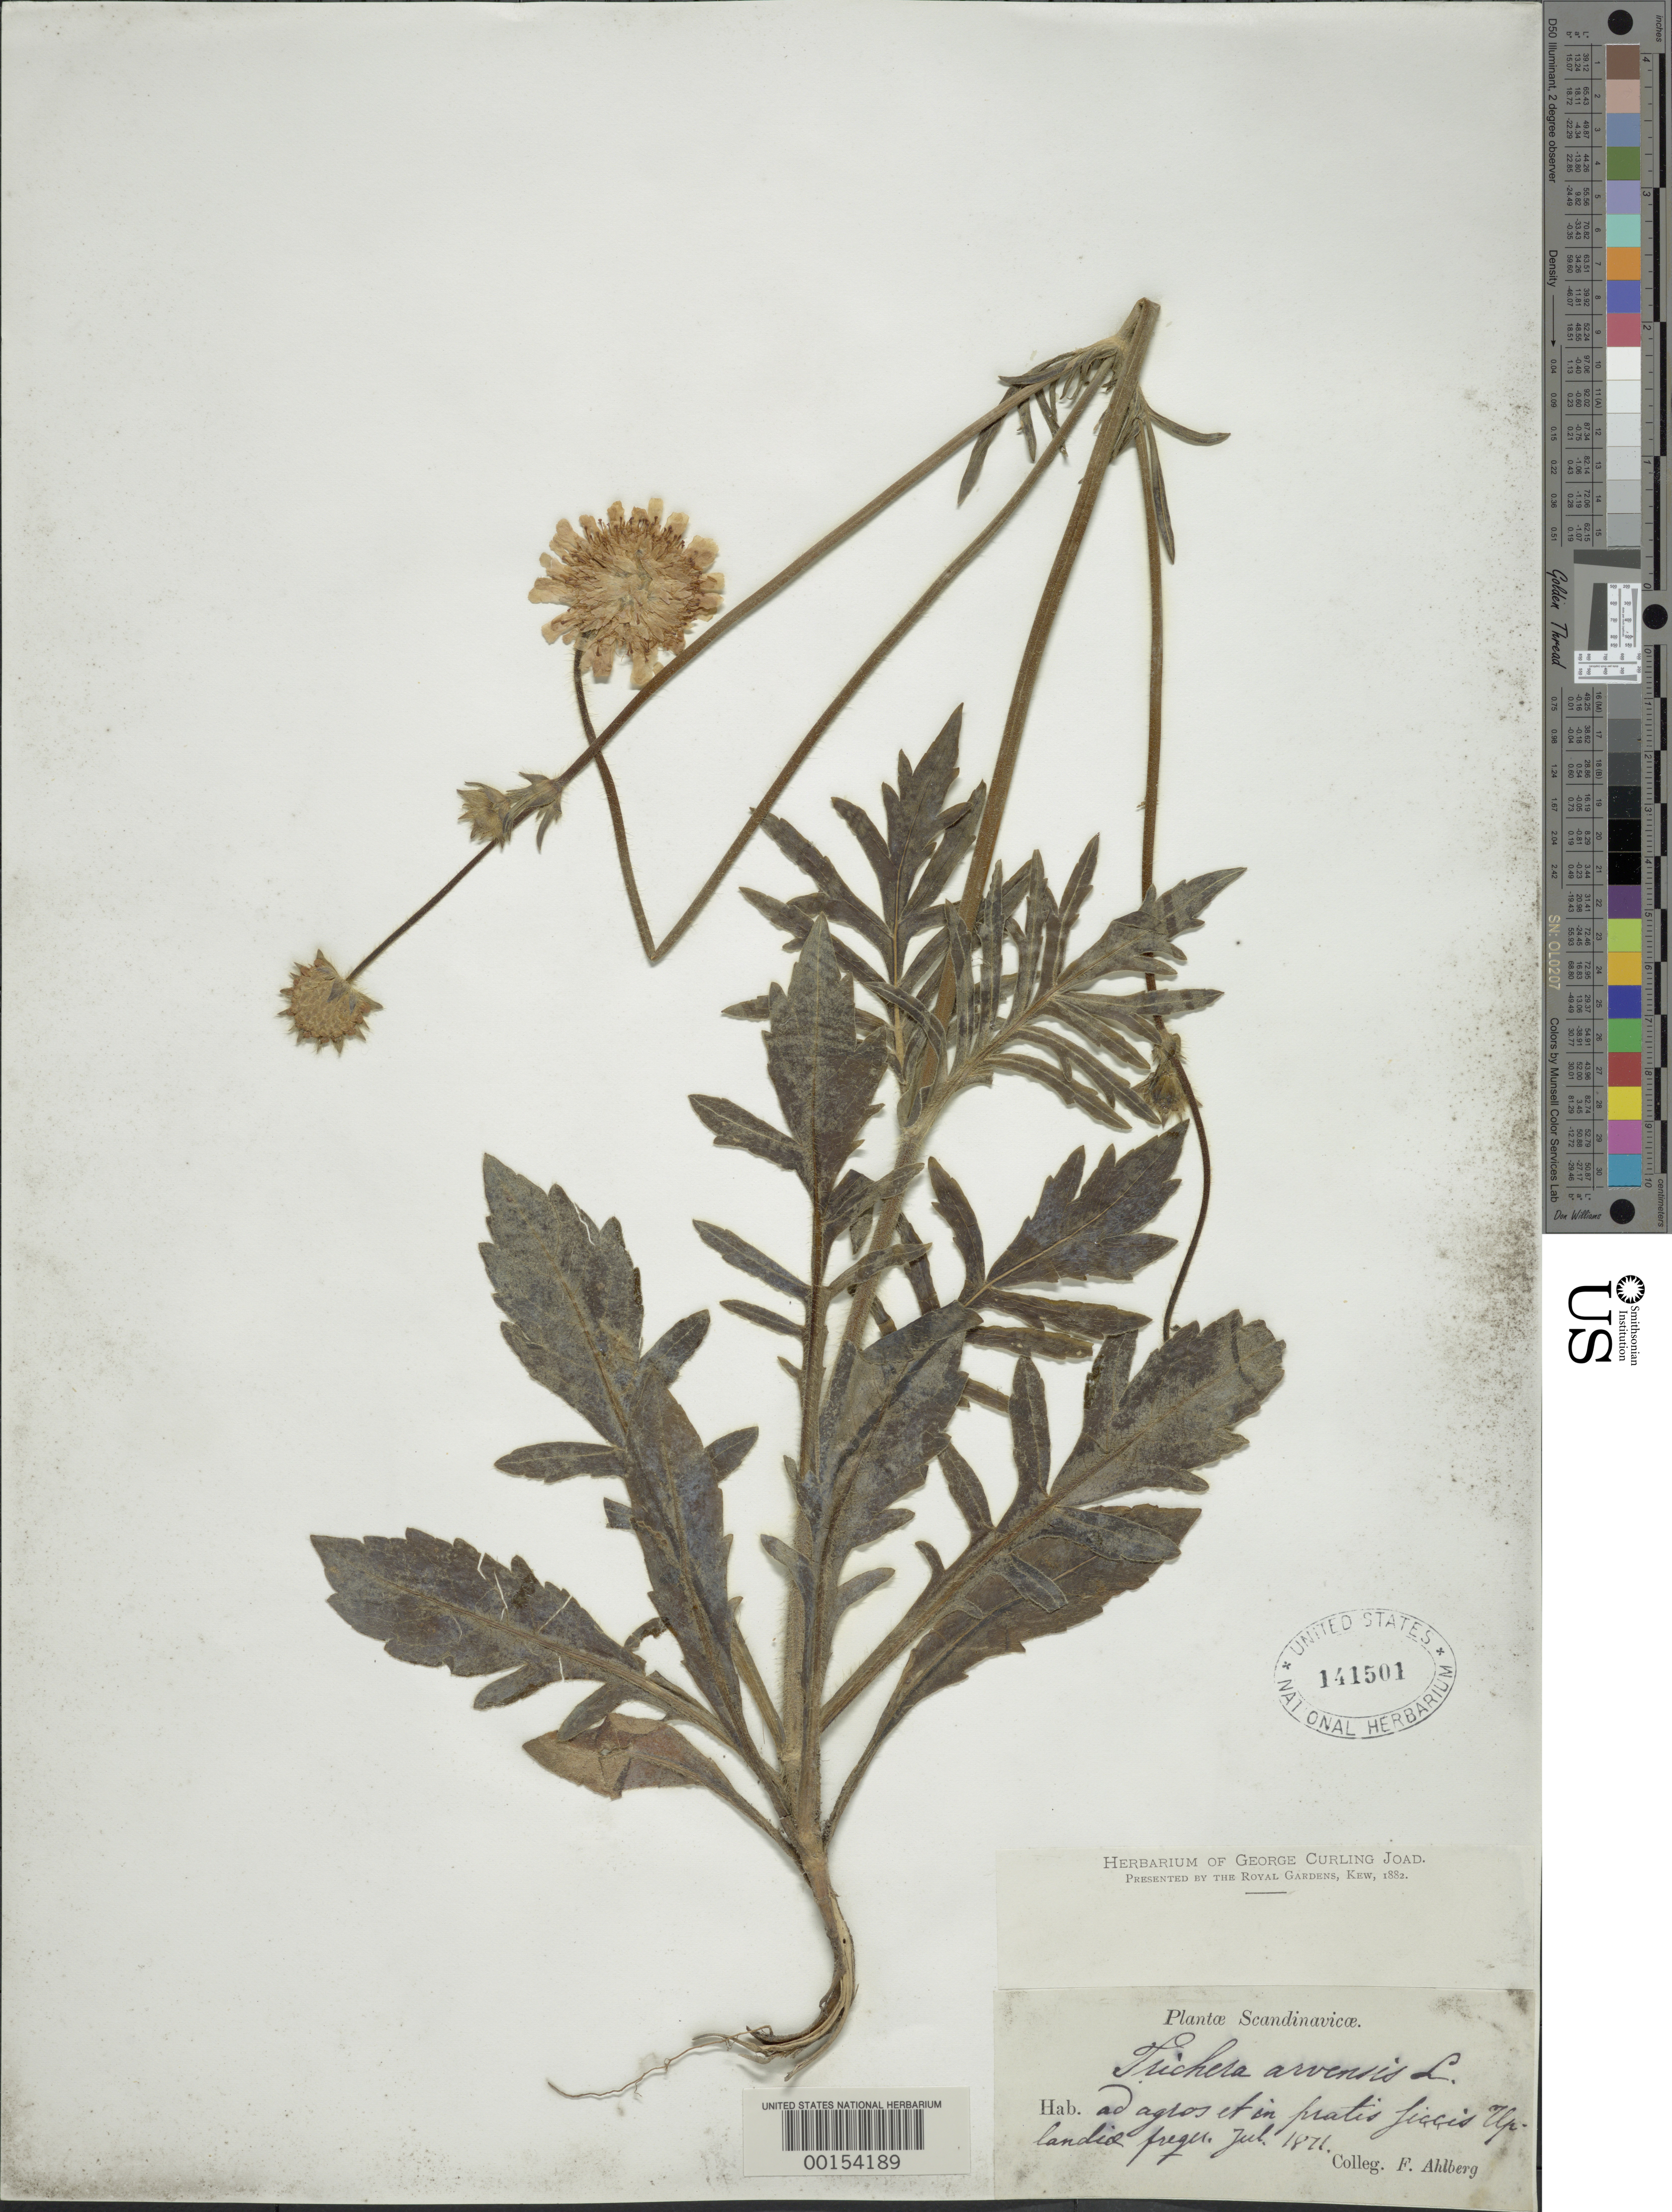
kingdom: Plantae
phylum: Tracheophyta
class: Magnoliopsida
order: Dipsacales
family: Caprifoliaceae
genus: Scabiosa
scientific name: Scabiosa arvensis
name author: L.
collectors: F. Ahlberg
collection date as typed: Jul 1871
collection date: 1871-07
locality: Scandinavia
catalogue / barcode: US 141501